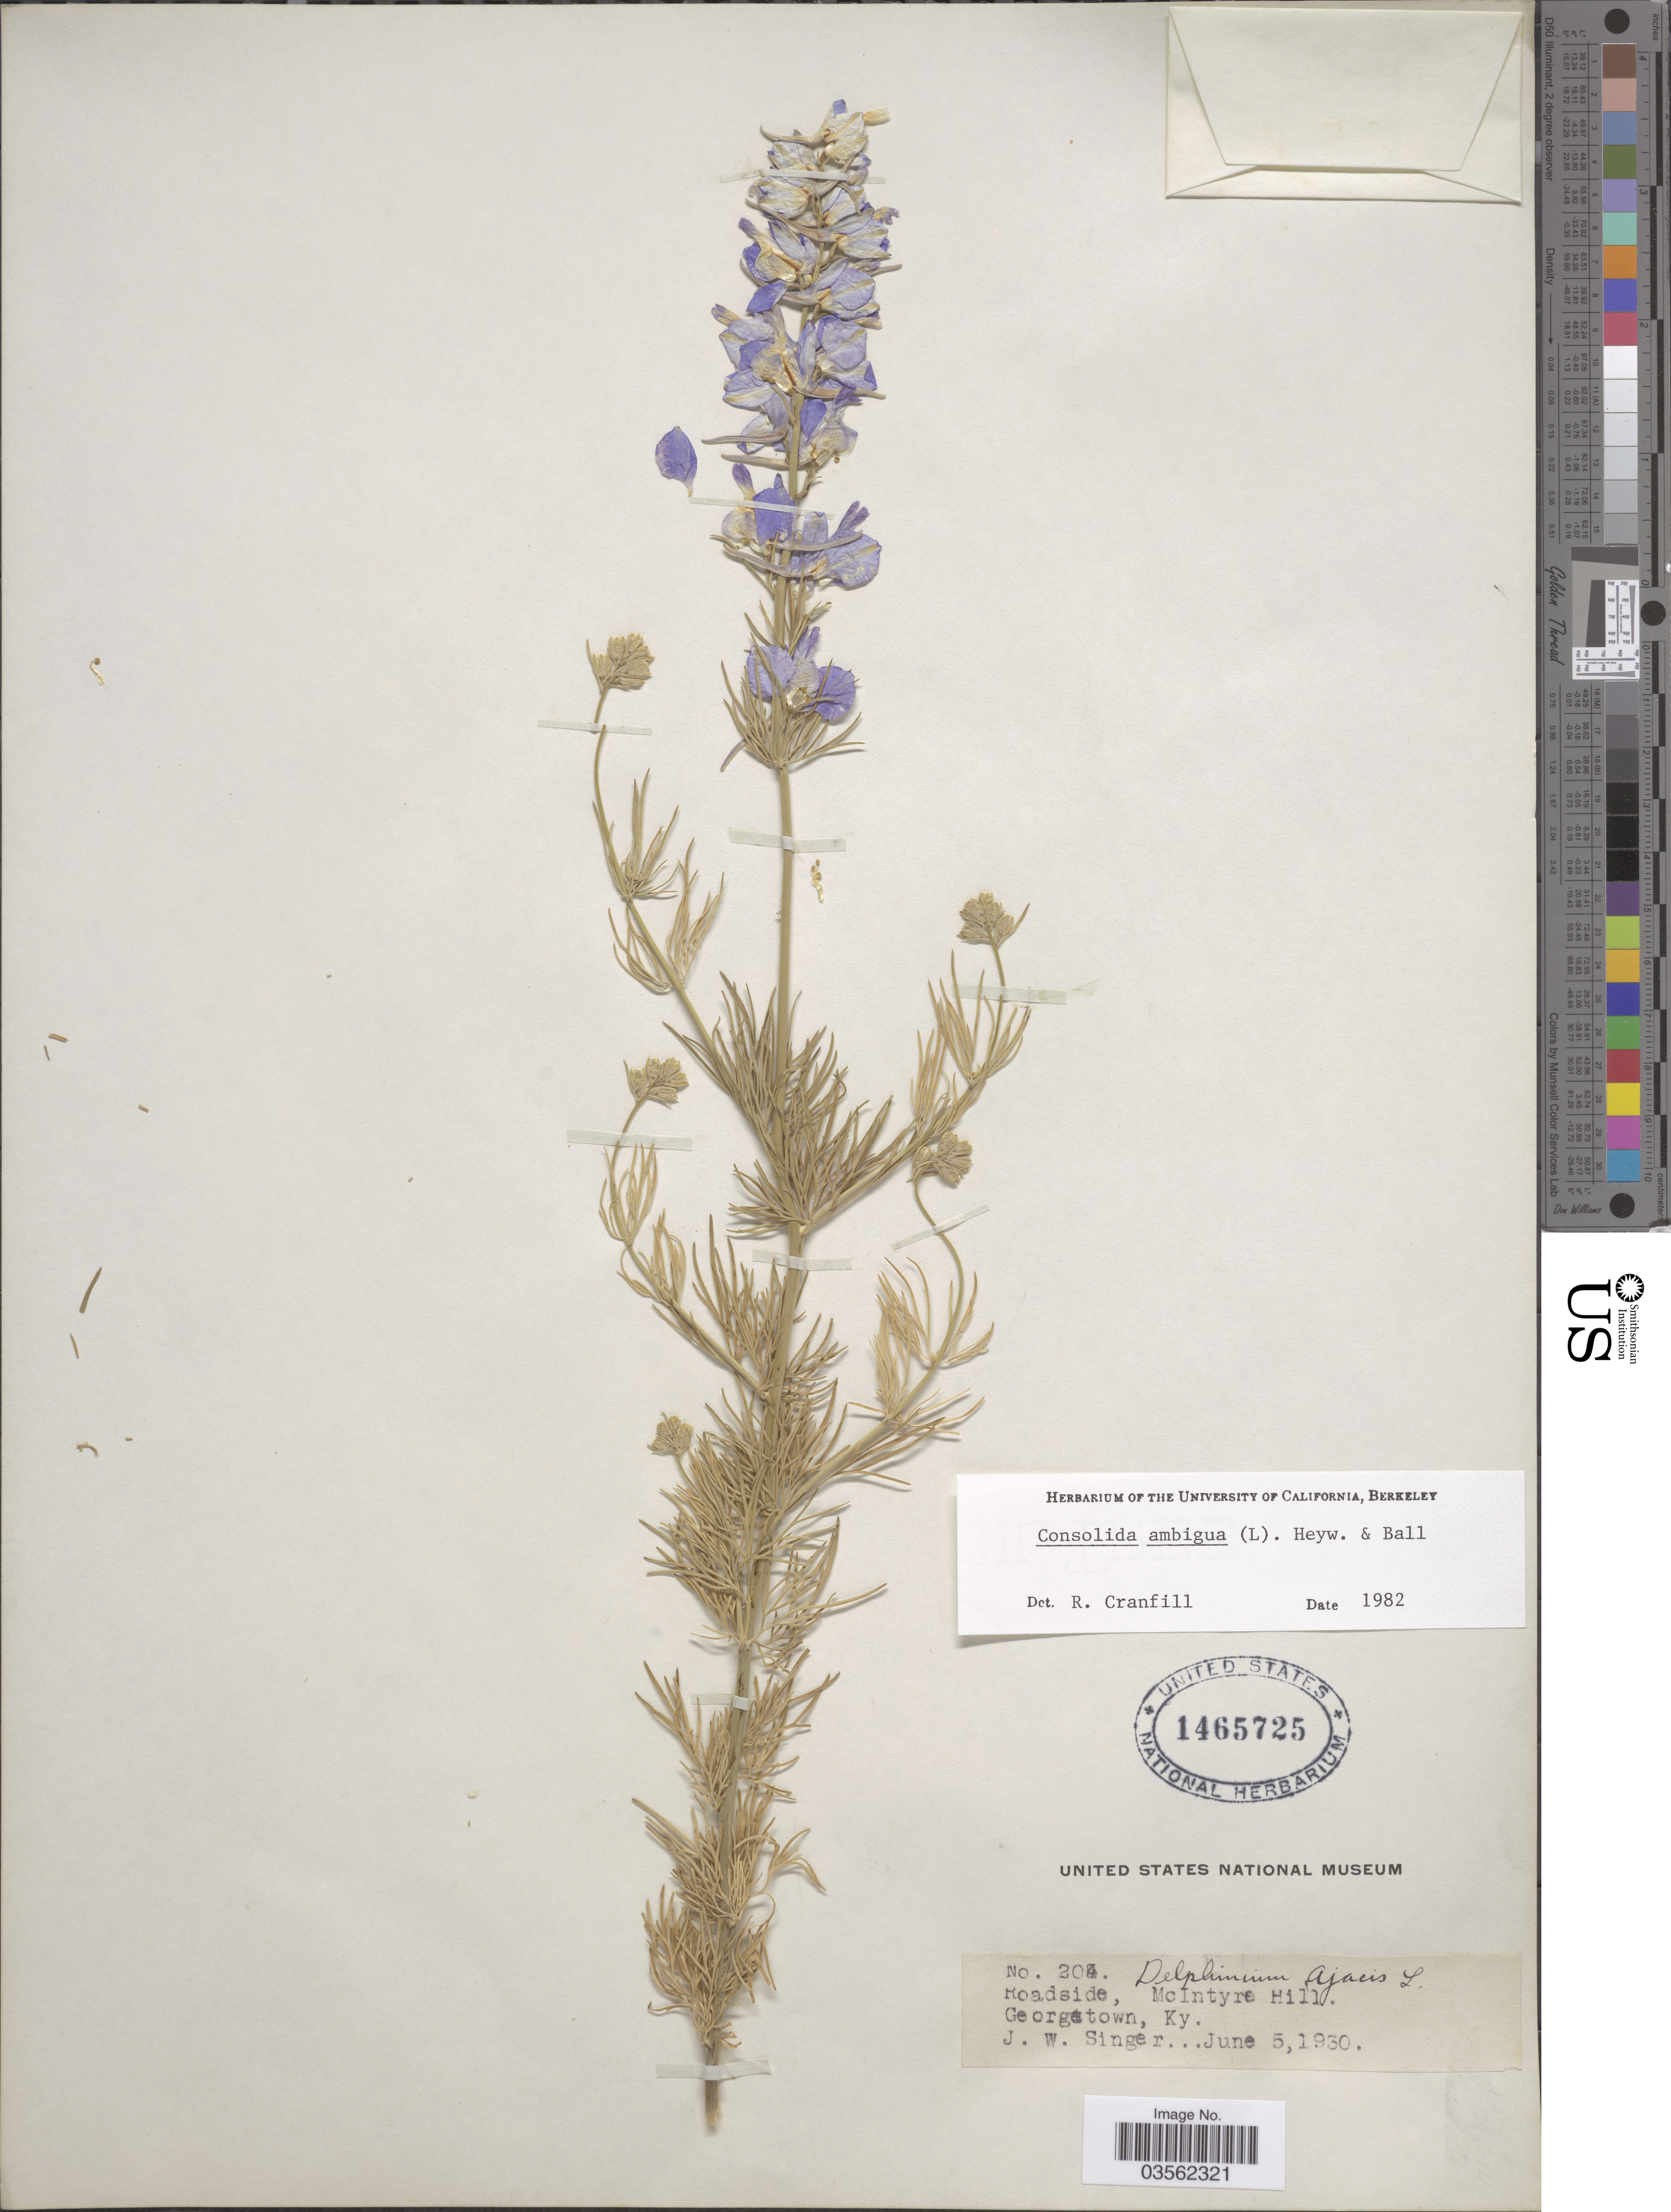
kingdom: Plantae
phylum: Tracheophyta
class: Magnoliopsida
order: Ranunculales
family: Ranunculaceae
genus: Delphinium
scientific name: Delphinium ambiguum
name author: L.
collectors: J. EW. Singer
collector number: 204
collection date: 1930-06-05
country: United States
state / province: Kentucky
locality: Roadside, McIntyre Hill. Georgetown.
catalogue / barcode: US 1465725